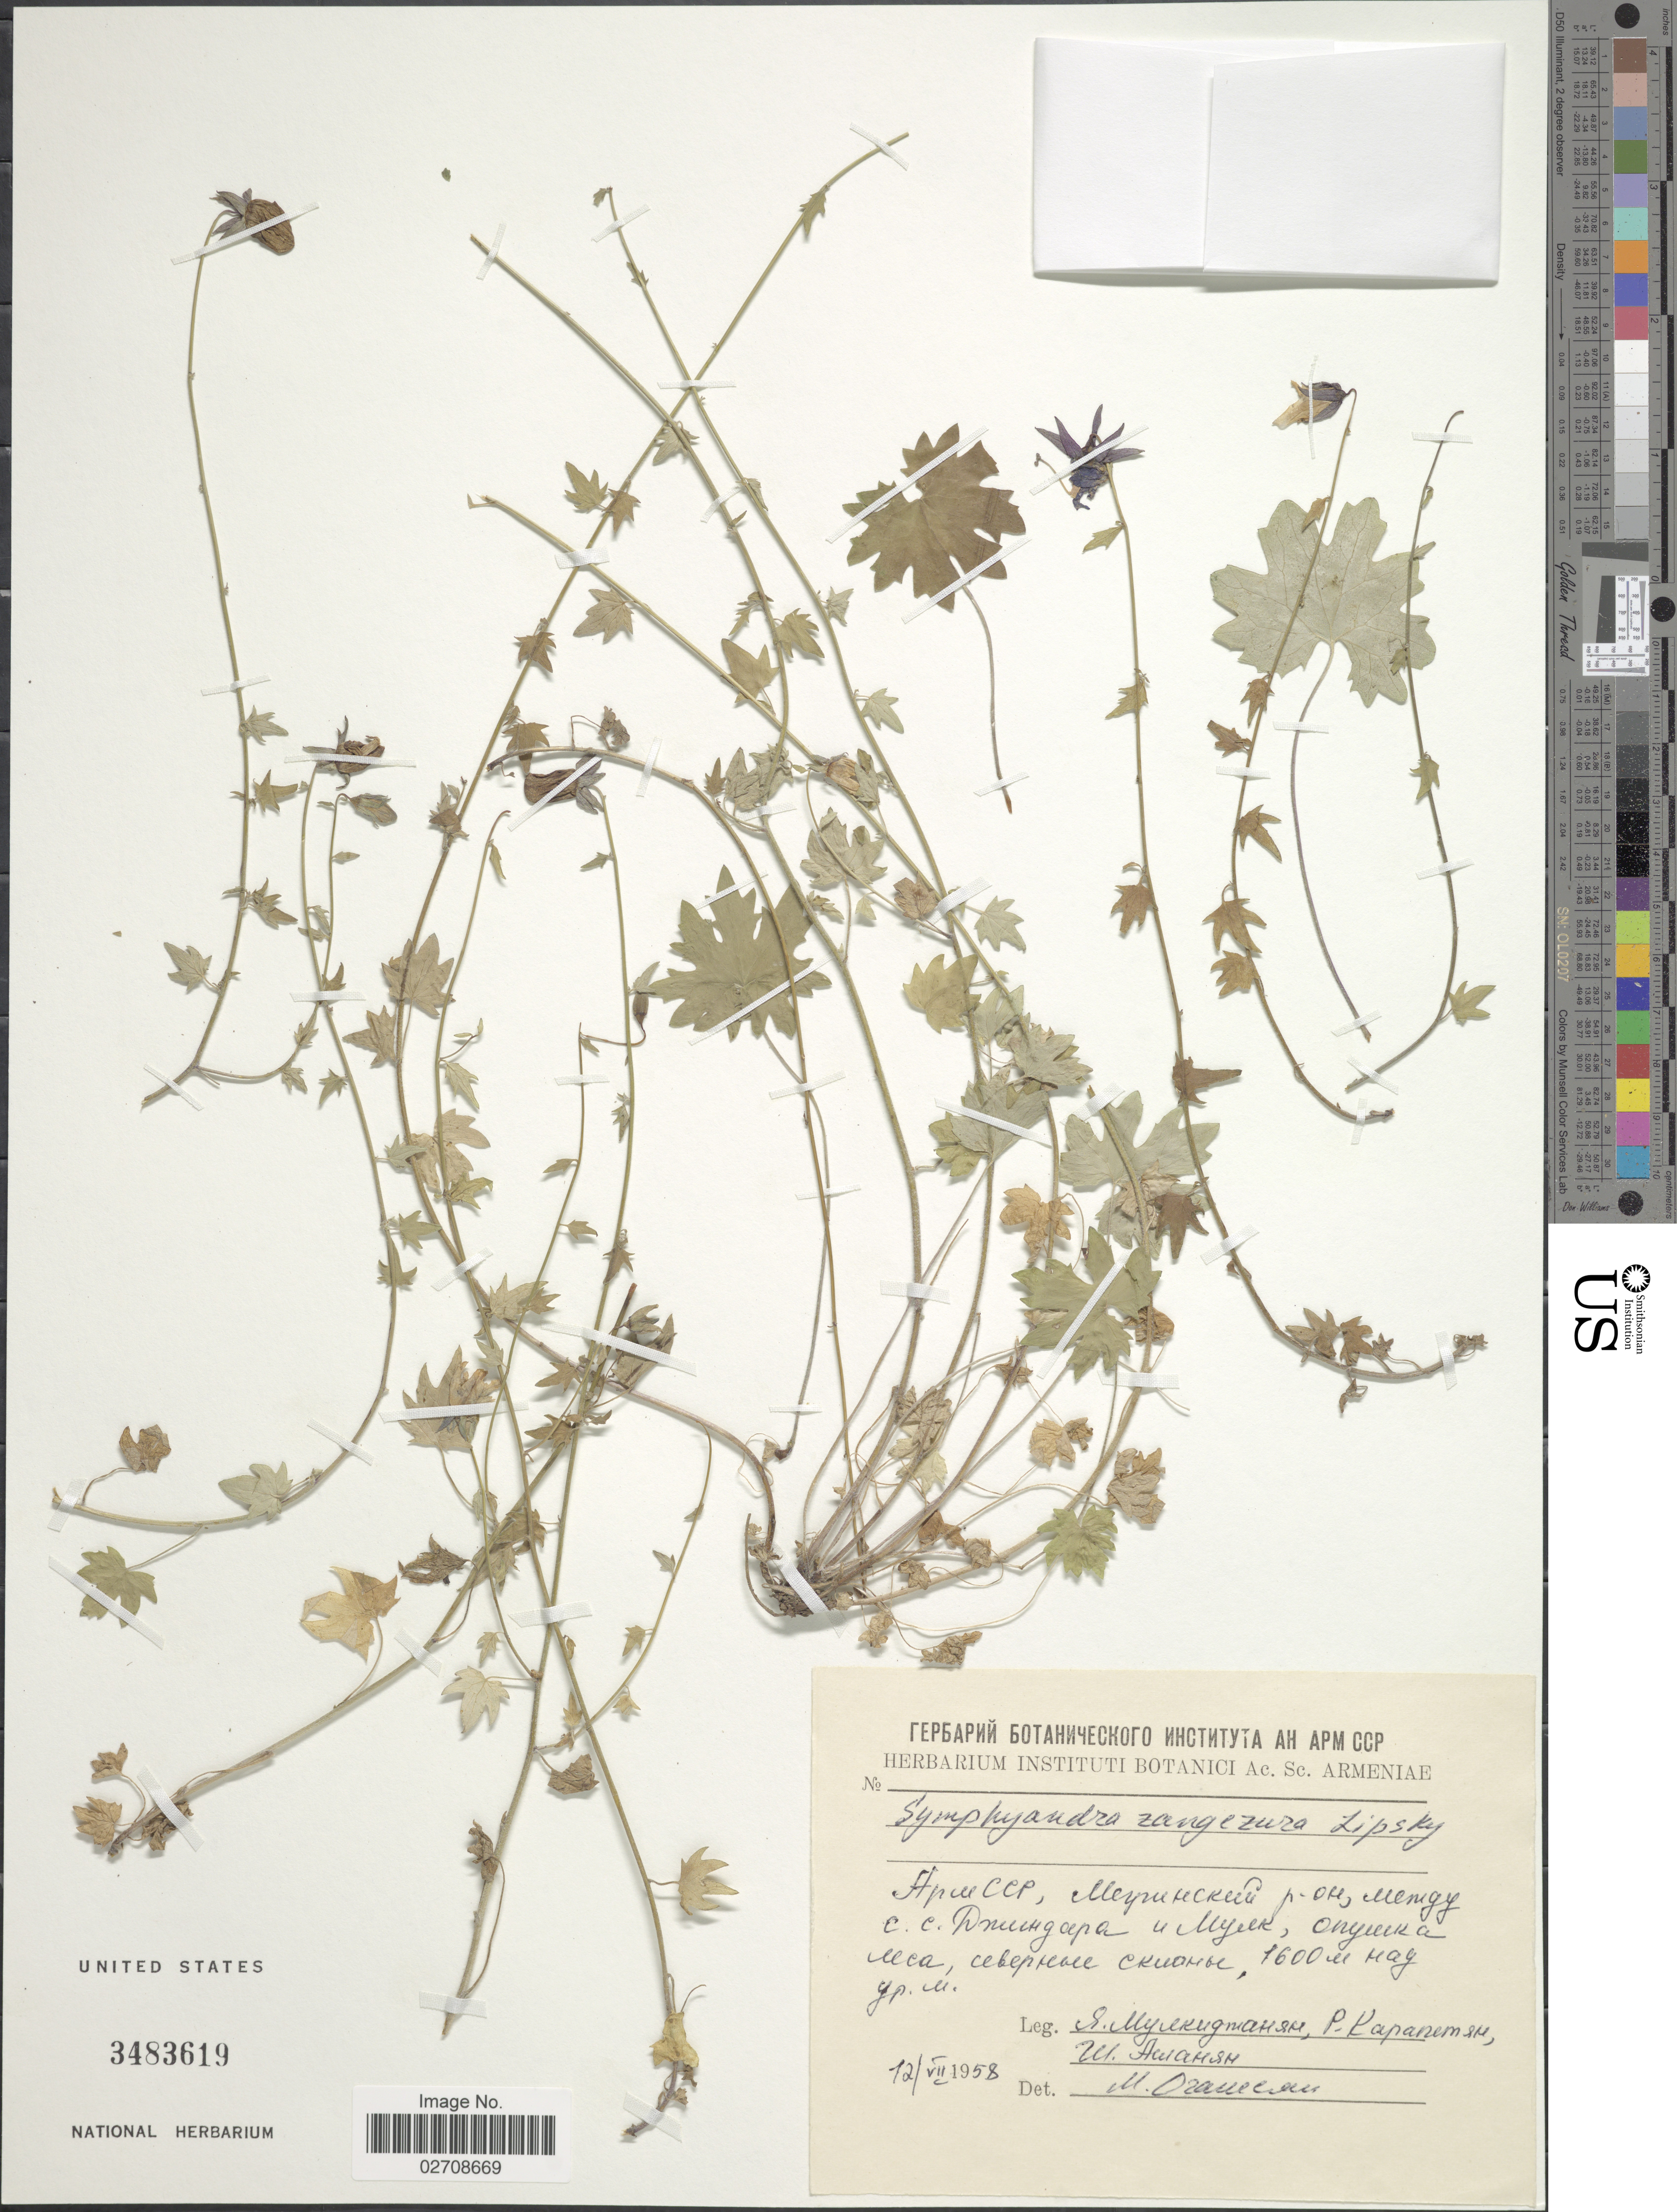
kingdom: Plantae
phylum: Tracheophyta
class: Magnoliopsida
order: Asterales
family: Campanulaceae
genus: Symphyandra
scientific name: Symphyandra zangezura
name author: Lipsky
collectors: Collector illegible & Collector illegible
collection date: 1958-07-12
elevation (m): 1600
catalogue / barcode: US 3483619